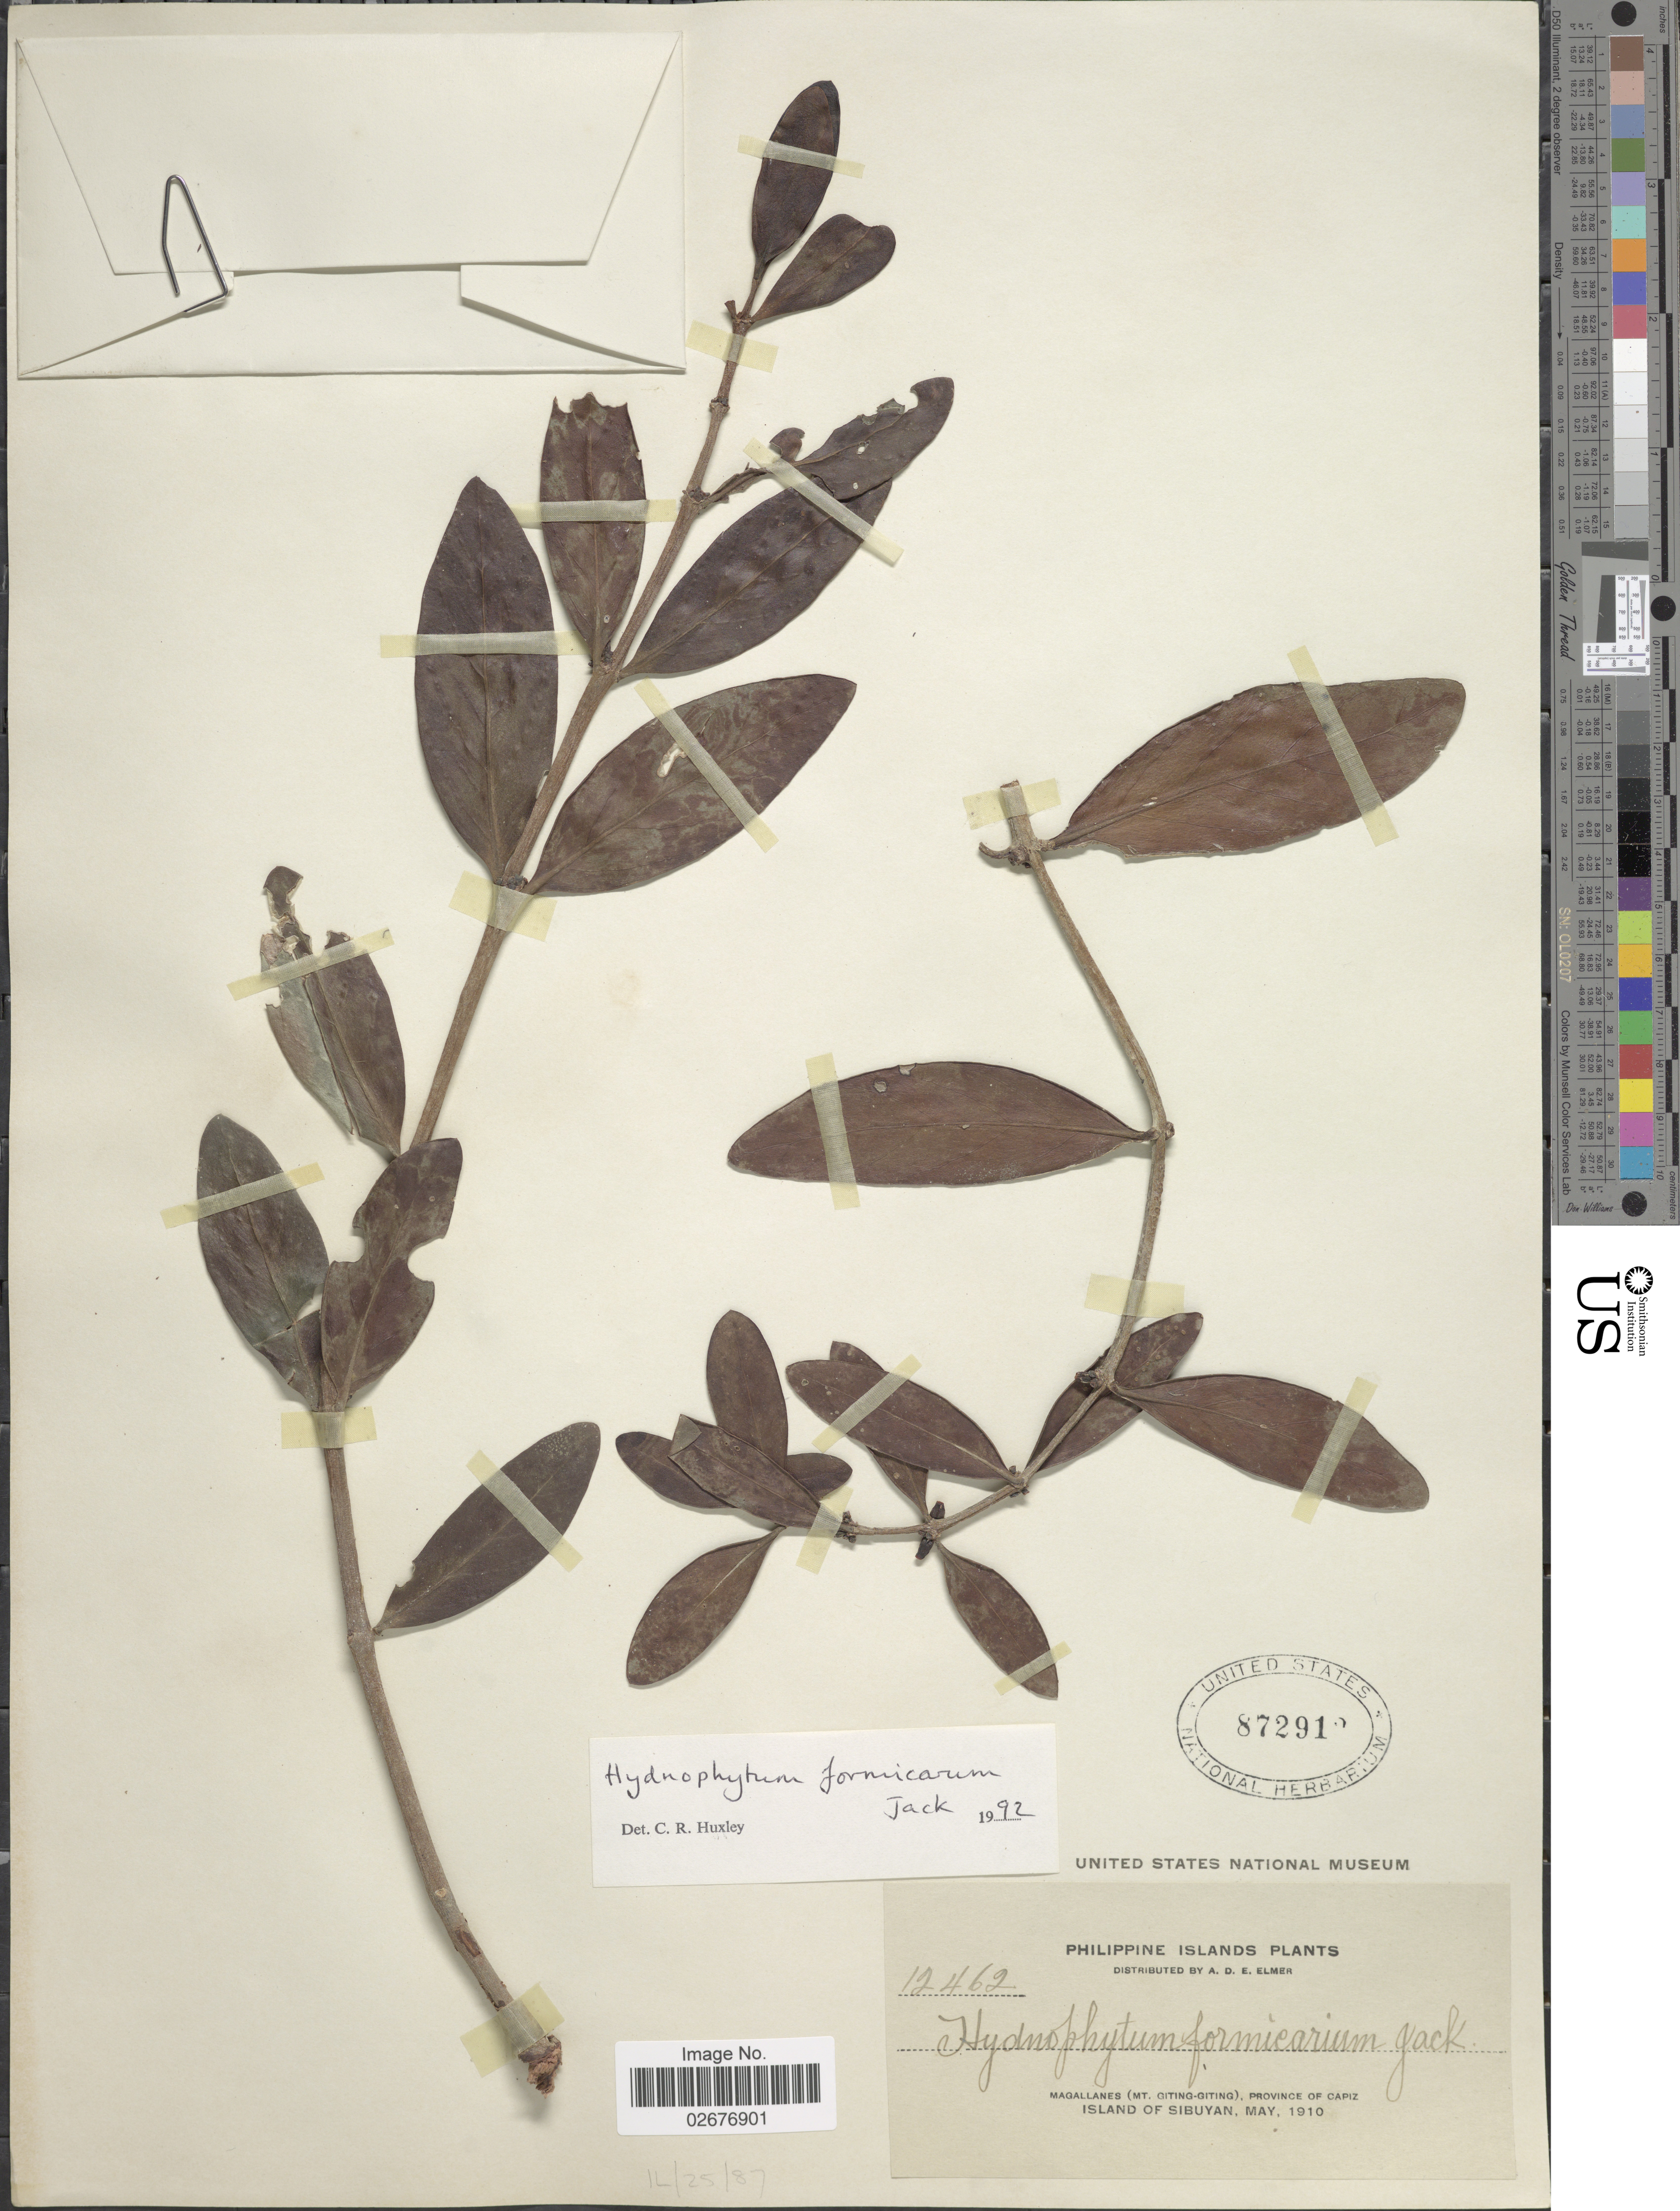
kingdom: Plantae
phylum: Tracheophyta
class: Magnoliopsida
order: Gentianales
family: Rubiaceae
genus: Hydnophytum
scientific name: Hydnophytum formicarum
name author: Jack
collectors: A. D. E. Elmer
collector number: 12462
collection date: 1910-05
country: Philippines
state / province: Western Visayas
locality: Philippine Islands, Magallanes (Mt. Giting-Giting), Province of Capiz, Island of Sibuyan